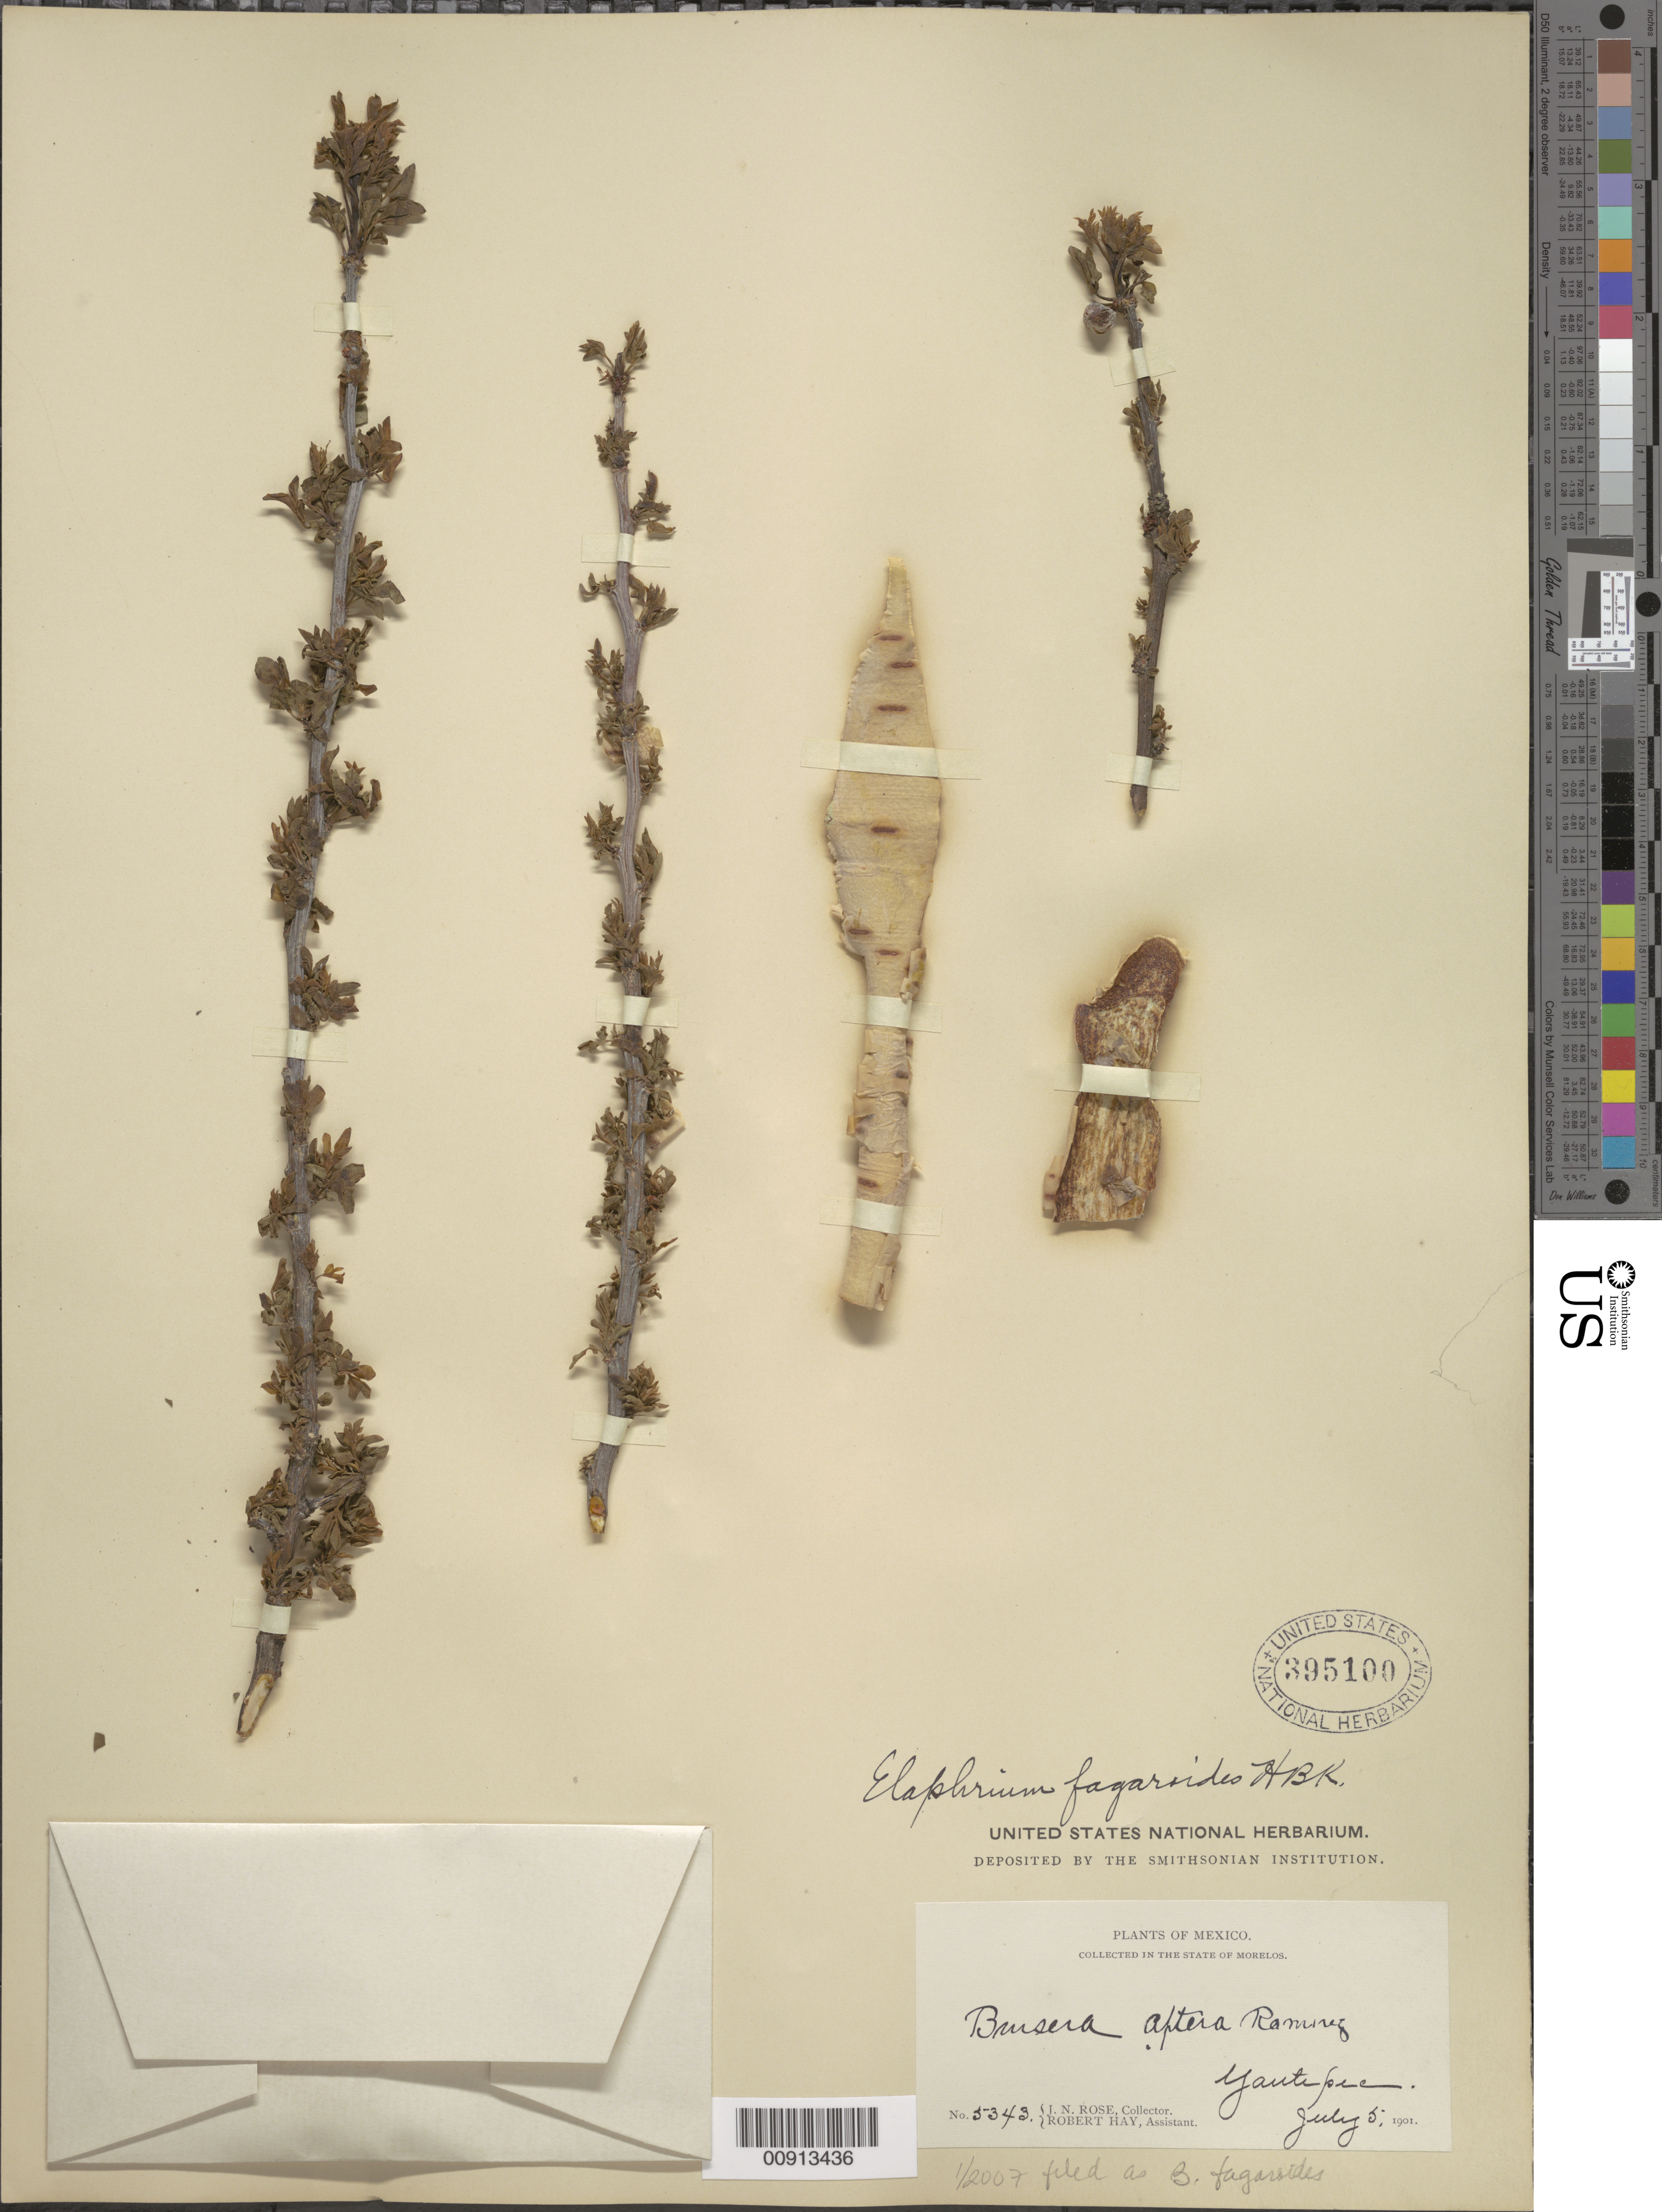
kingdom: Plantae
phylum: Tracheophyta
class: Magnoliopsida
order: Sapindales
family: Burseraceae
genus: Bursera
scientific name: Bursera inaguensis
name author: Britton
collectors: J. N. Rose & R. Hay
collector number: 5343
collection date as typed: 05 Jul 1901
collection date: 1901-07-05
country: Mexico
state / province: Morelos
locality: Yautepec, State of Morelos.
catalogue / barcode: US 395100